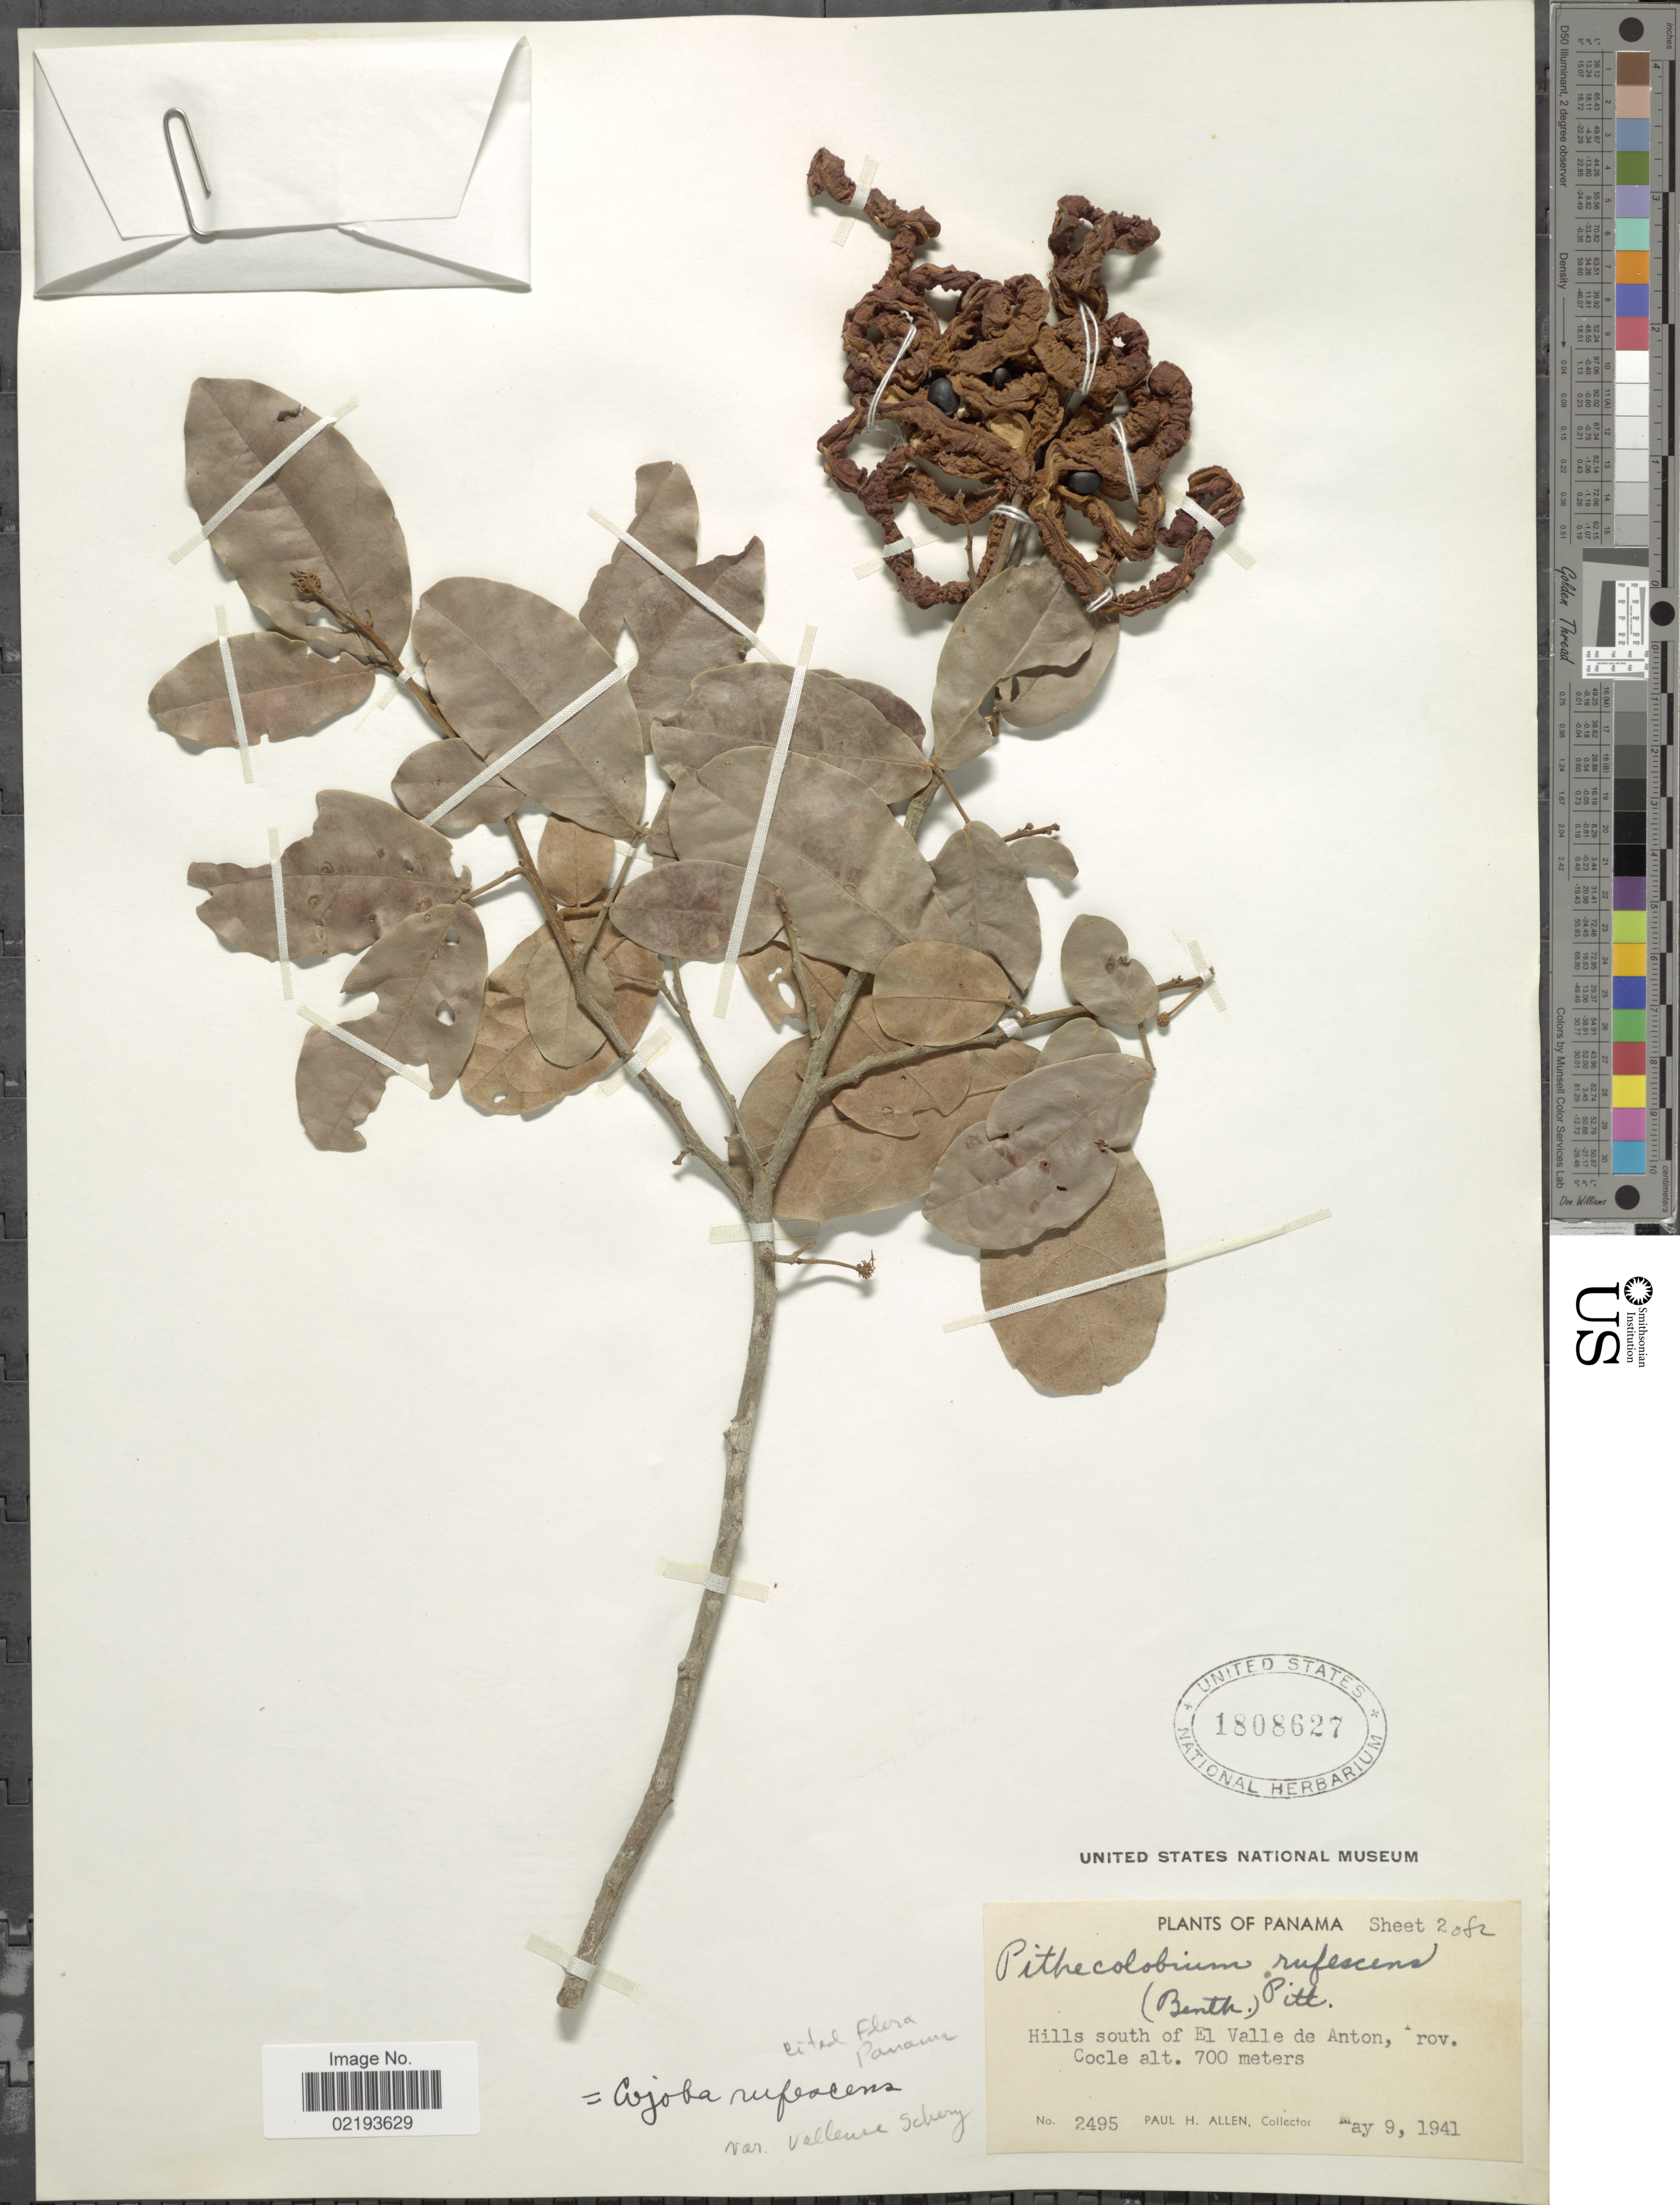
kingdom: Plantae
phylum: Tracheophyta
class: Magnoliopsida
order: Fabales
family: Fabaceae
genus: Cojoba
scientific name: Cojoba rufescens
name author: (Benth.) Britton & Rose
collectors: P. H. Allen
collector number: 2495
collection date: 1941-05-09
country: Panama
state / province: Coclé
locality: Hills south of El Valle de Anton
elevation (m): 700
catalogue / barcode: US 1808627